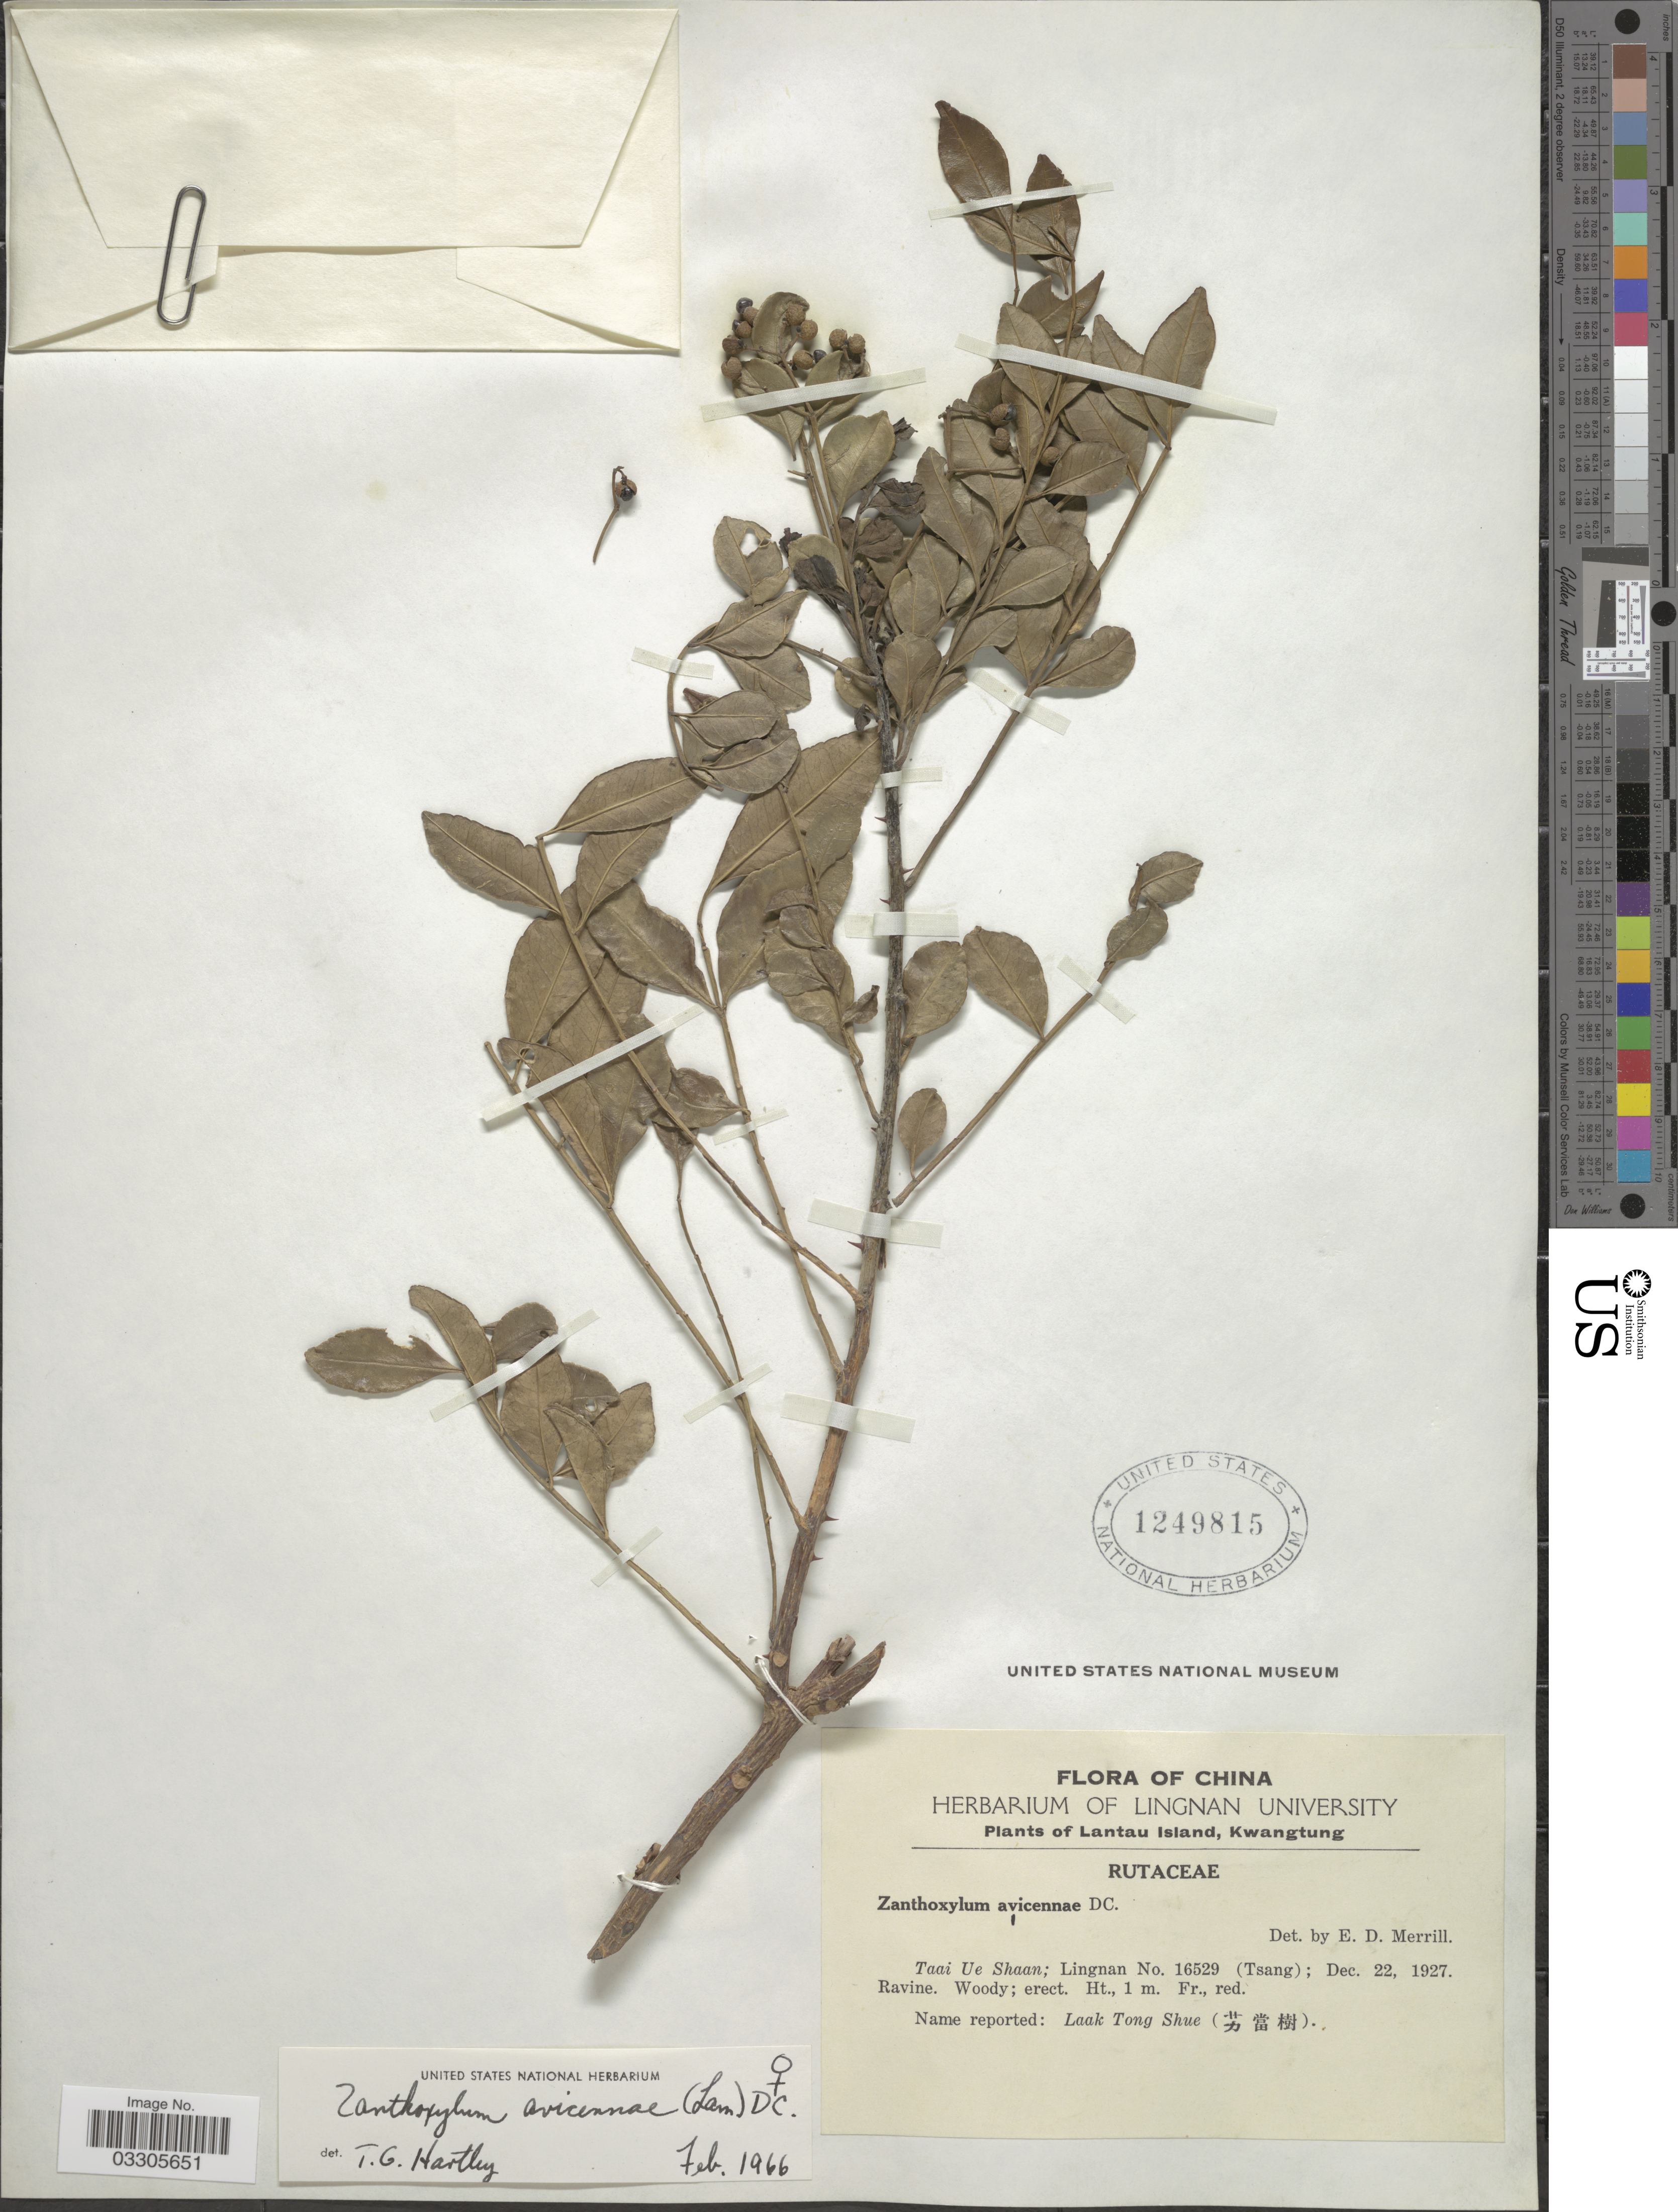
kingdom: Plantae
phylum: Tracheophyta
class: Magnoliopsida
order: Sapindales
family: Rutaceae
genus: Zanthoxylum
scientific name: Zanthoxylum avicennae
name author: (Lam.) DC.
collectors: ex Herb. Lingan University & -. T'sang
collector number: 16529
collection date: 1927-12-22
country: China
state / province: Guangdong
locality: Lantau Island, Kwangtung, Taai Ue Shaan.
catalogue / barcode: US 1249815